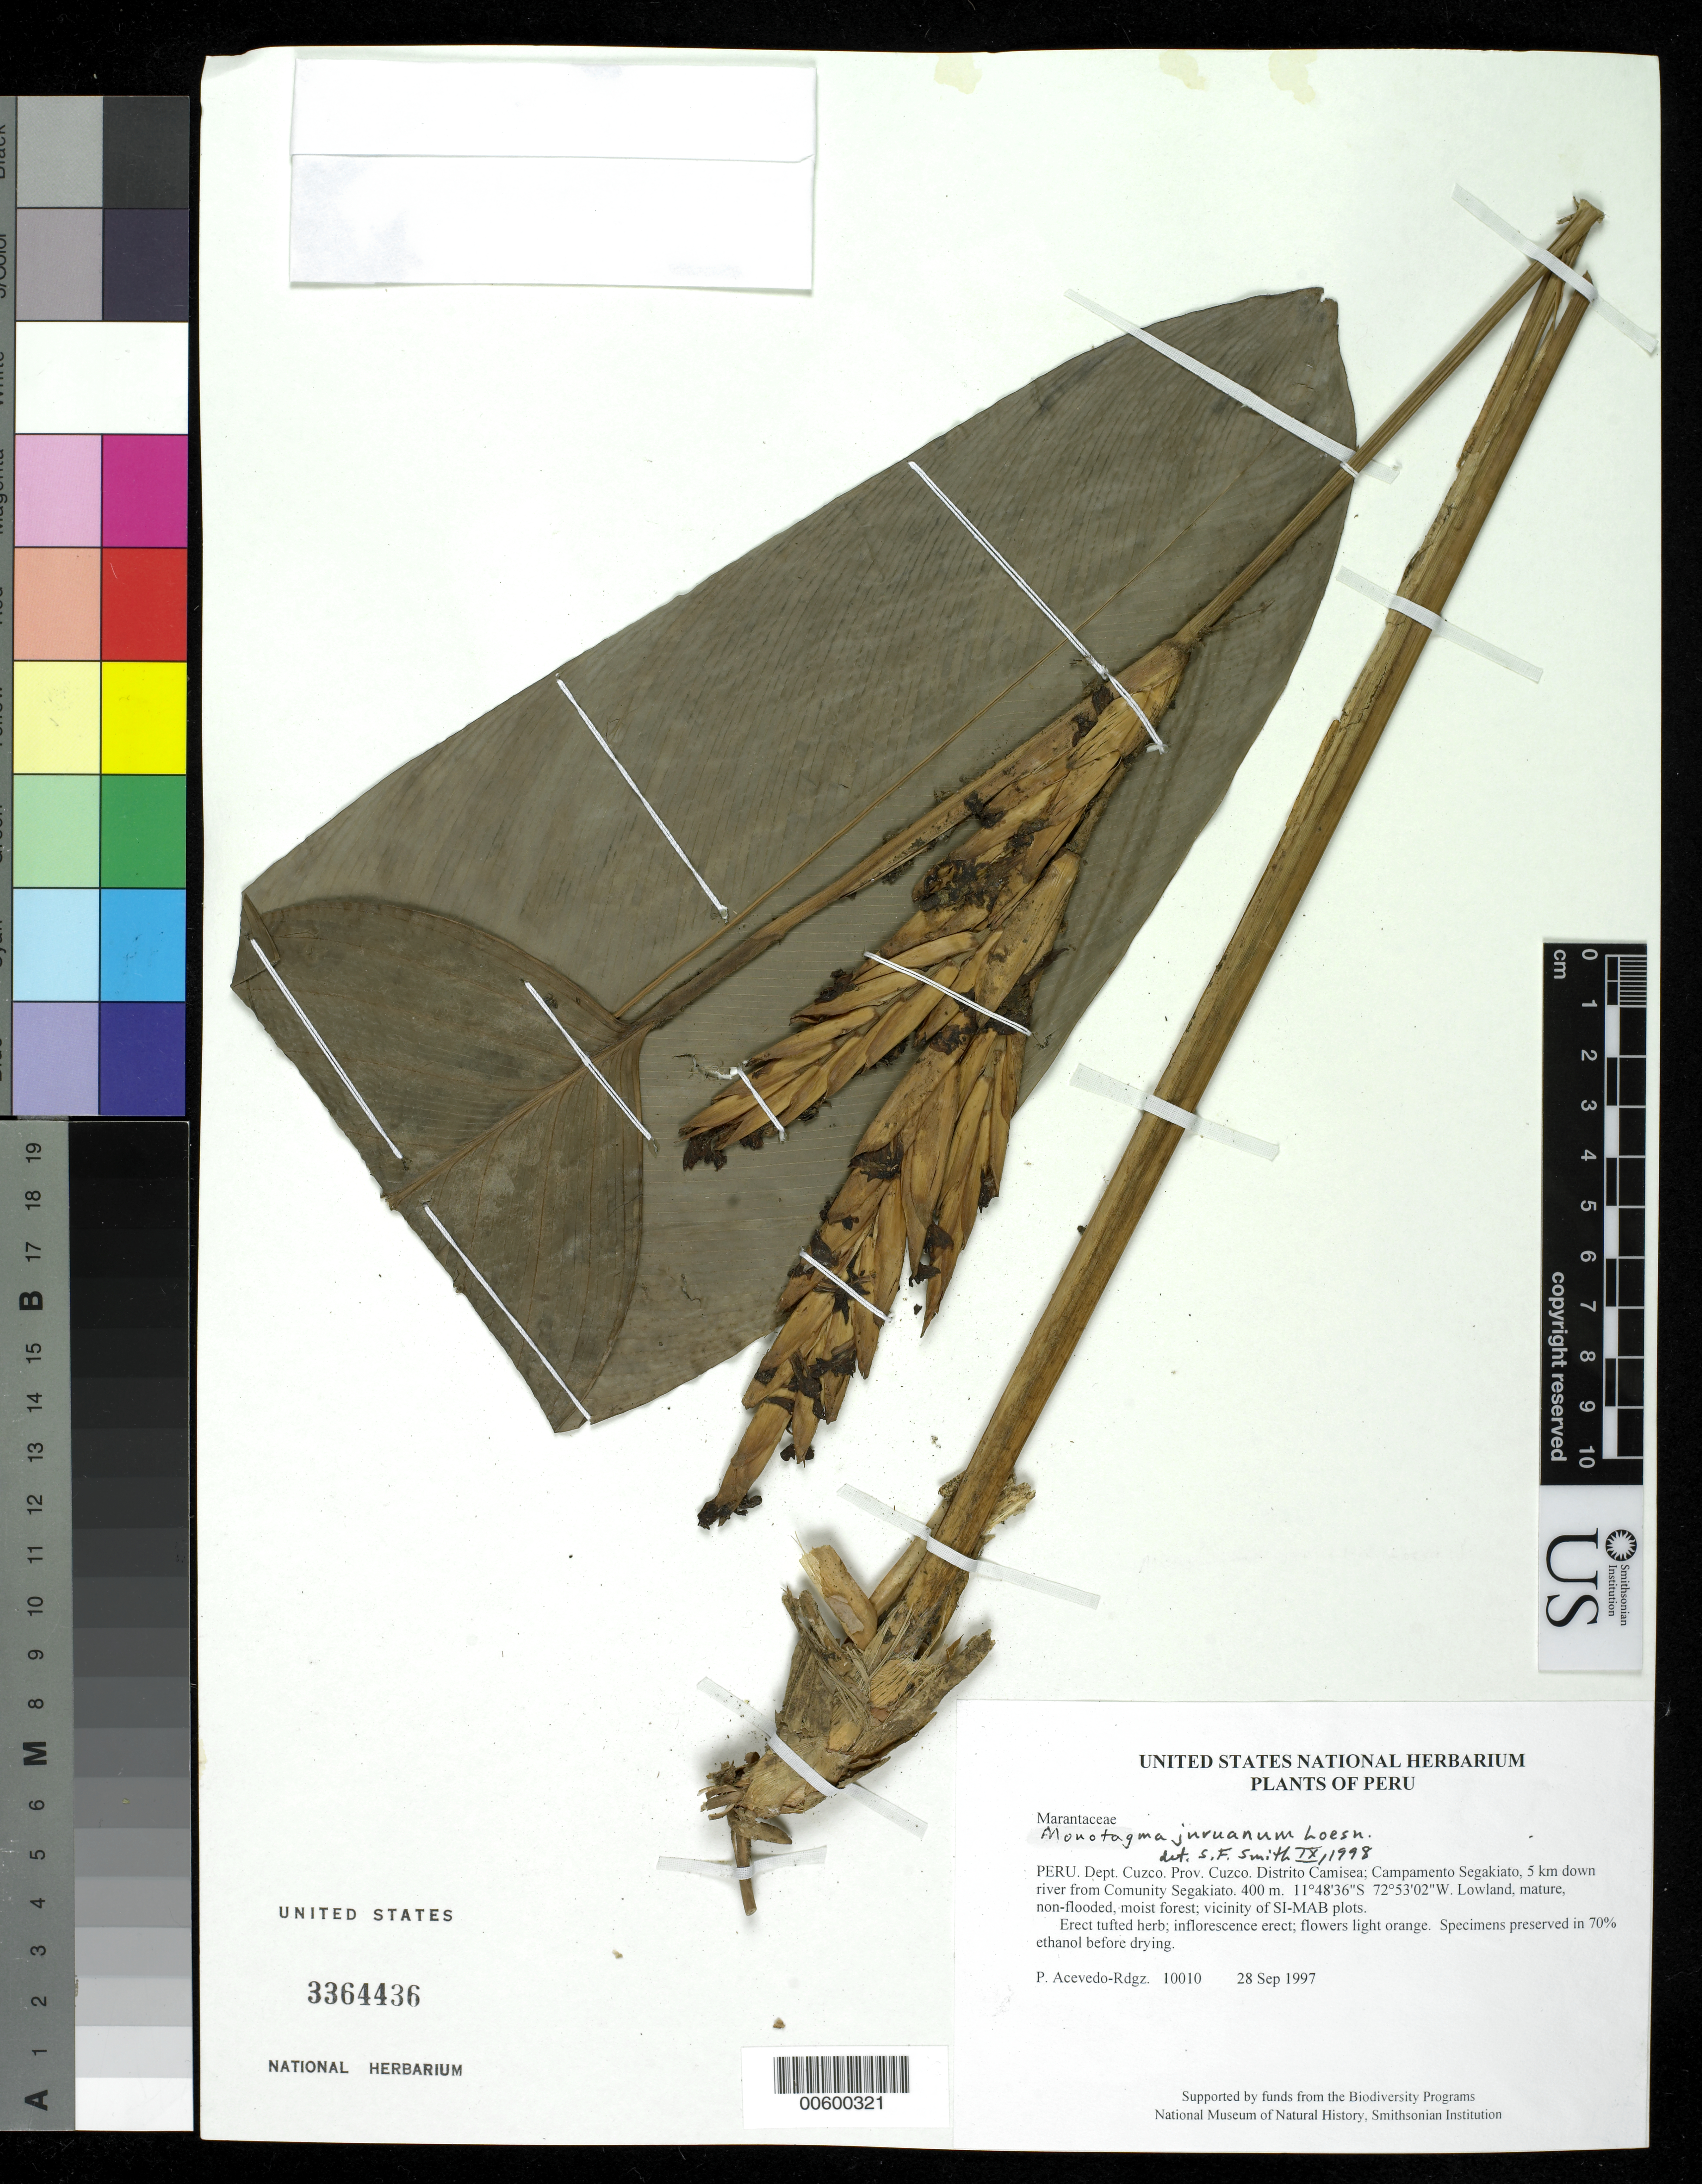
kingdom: Plantae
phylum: Tracheophyta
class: Liliopsida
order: Zingiberales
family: Marantaceae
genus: Monotagma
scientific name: Monotagma juruanum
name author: Loes.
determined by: Smith, Stephen F., (US), NMNH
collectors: P. Acevedo-Rodr.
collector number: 10010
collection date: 1997-09-28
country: Peru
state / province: Cusco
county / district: Cusco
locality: Campamento Segakiato, 5 km down river from Community Segakiato. Camisea.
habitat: Lowland, mature, non-flooded, moist forest; vicinity of SI-MAB plots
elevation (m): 400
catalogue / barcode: US 3364436